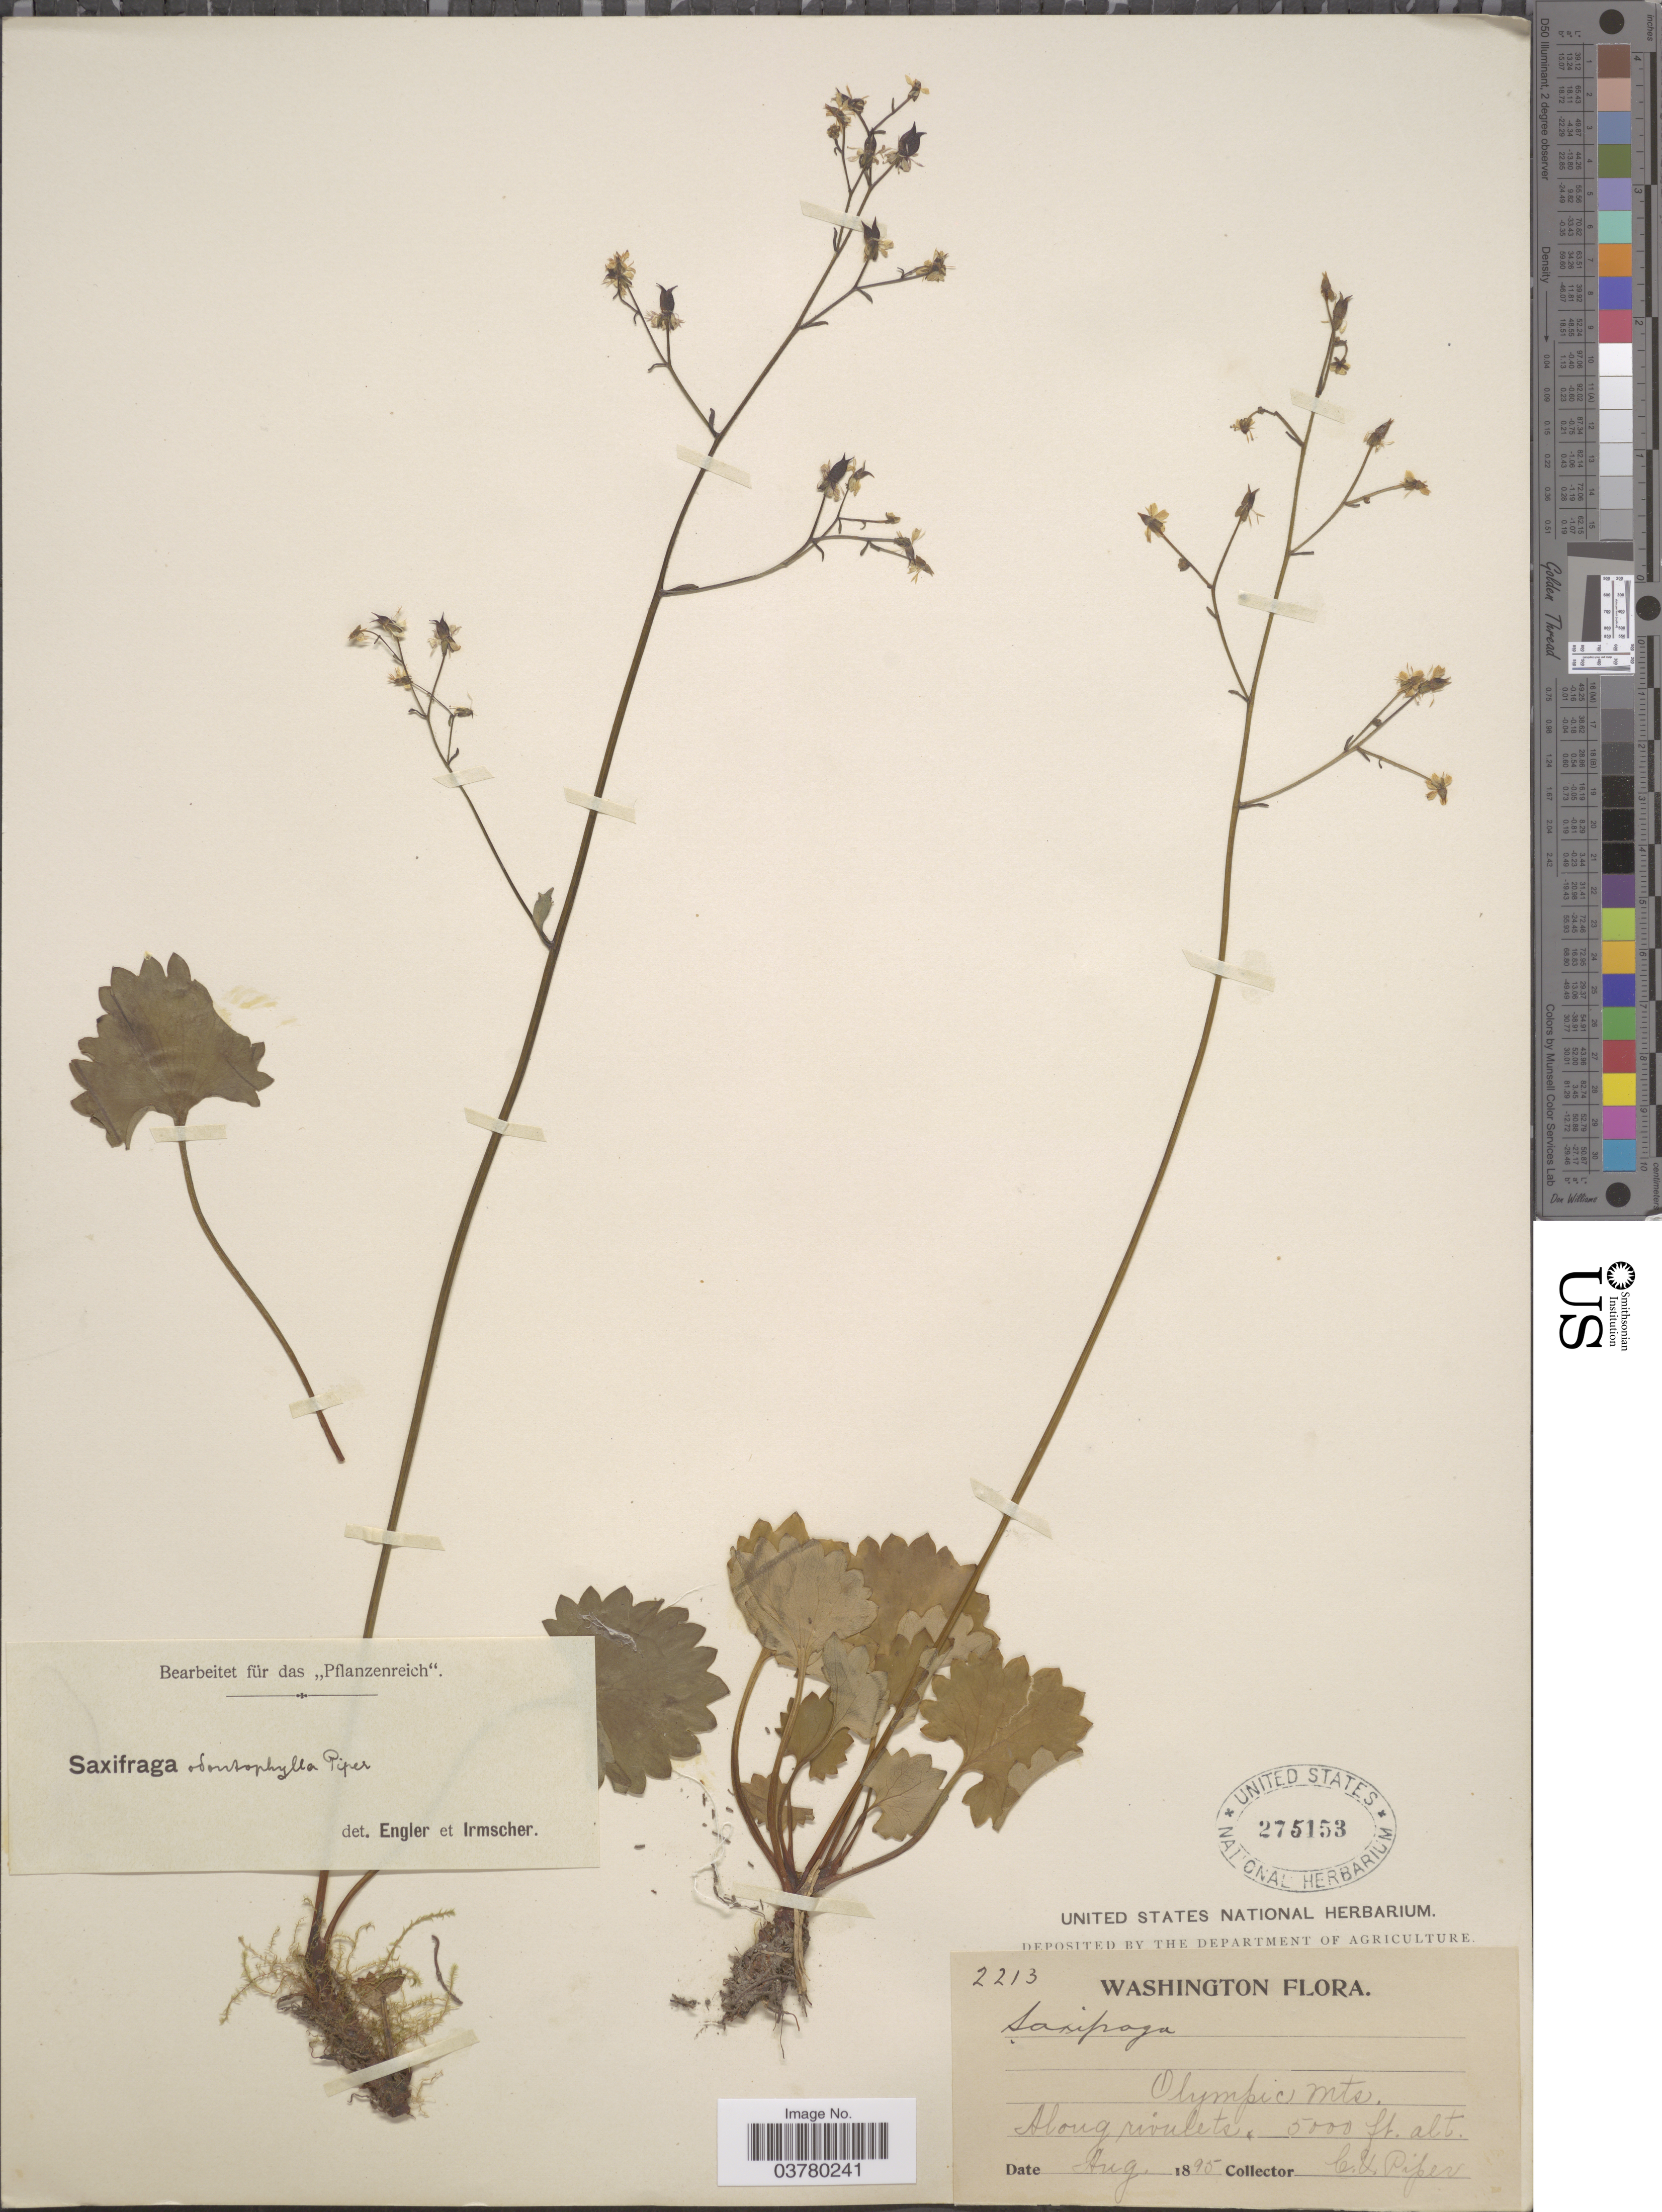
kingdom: Plantae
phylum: Tracheophyta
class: Magnoliopsida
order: Saxifragales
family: Saxifragaceae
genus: Micranthes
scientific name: Micranthes odontoloma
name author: (Piper) A. Heller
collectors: C. V. Piper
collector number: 2213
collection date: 1895-08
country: United States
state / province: Washington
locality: Olympic Mts. Along rivulets.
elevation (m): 1524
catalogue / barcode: US 275153